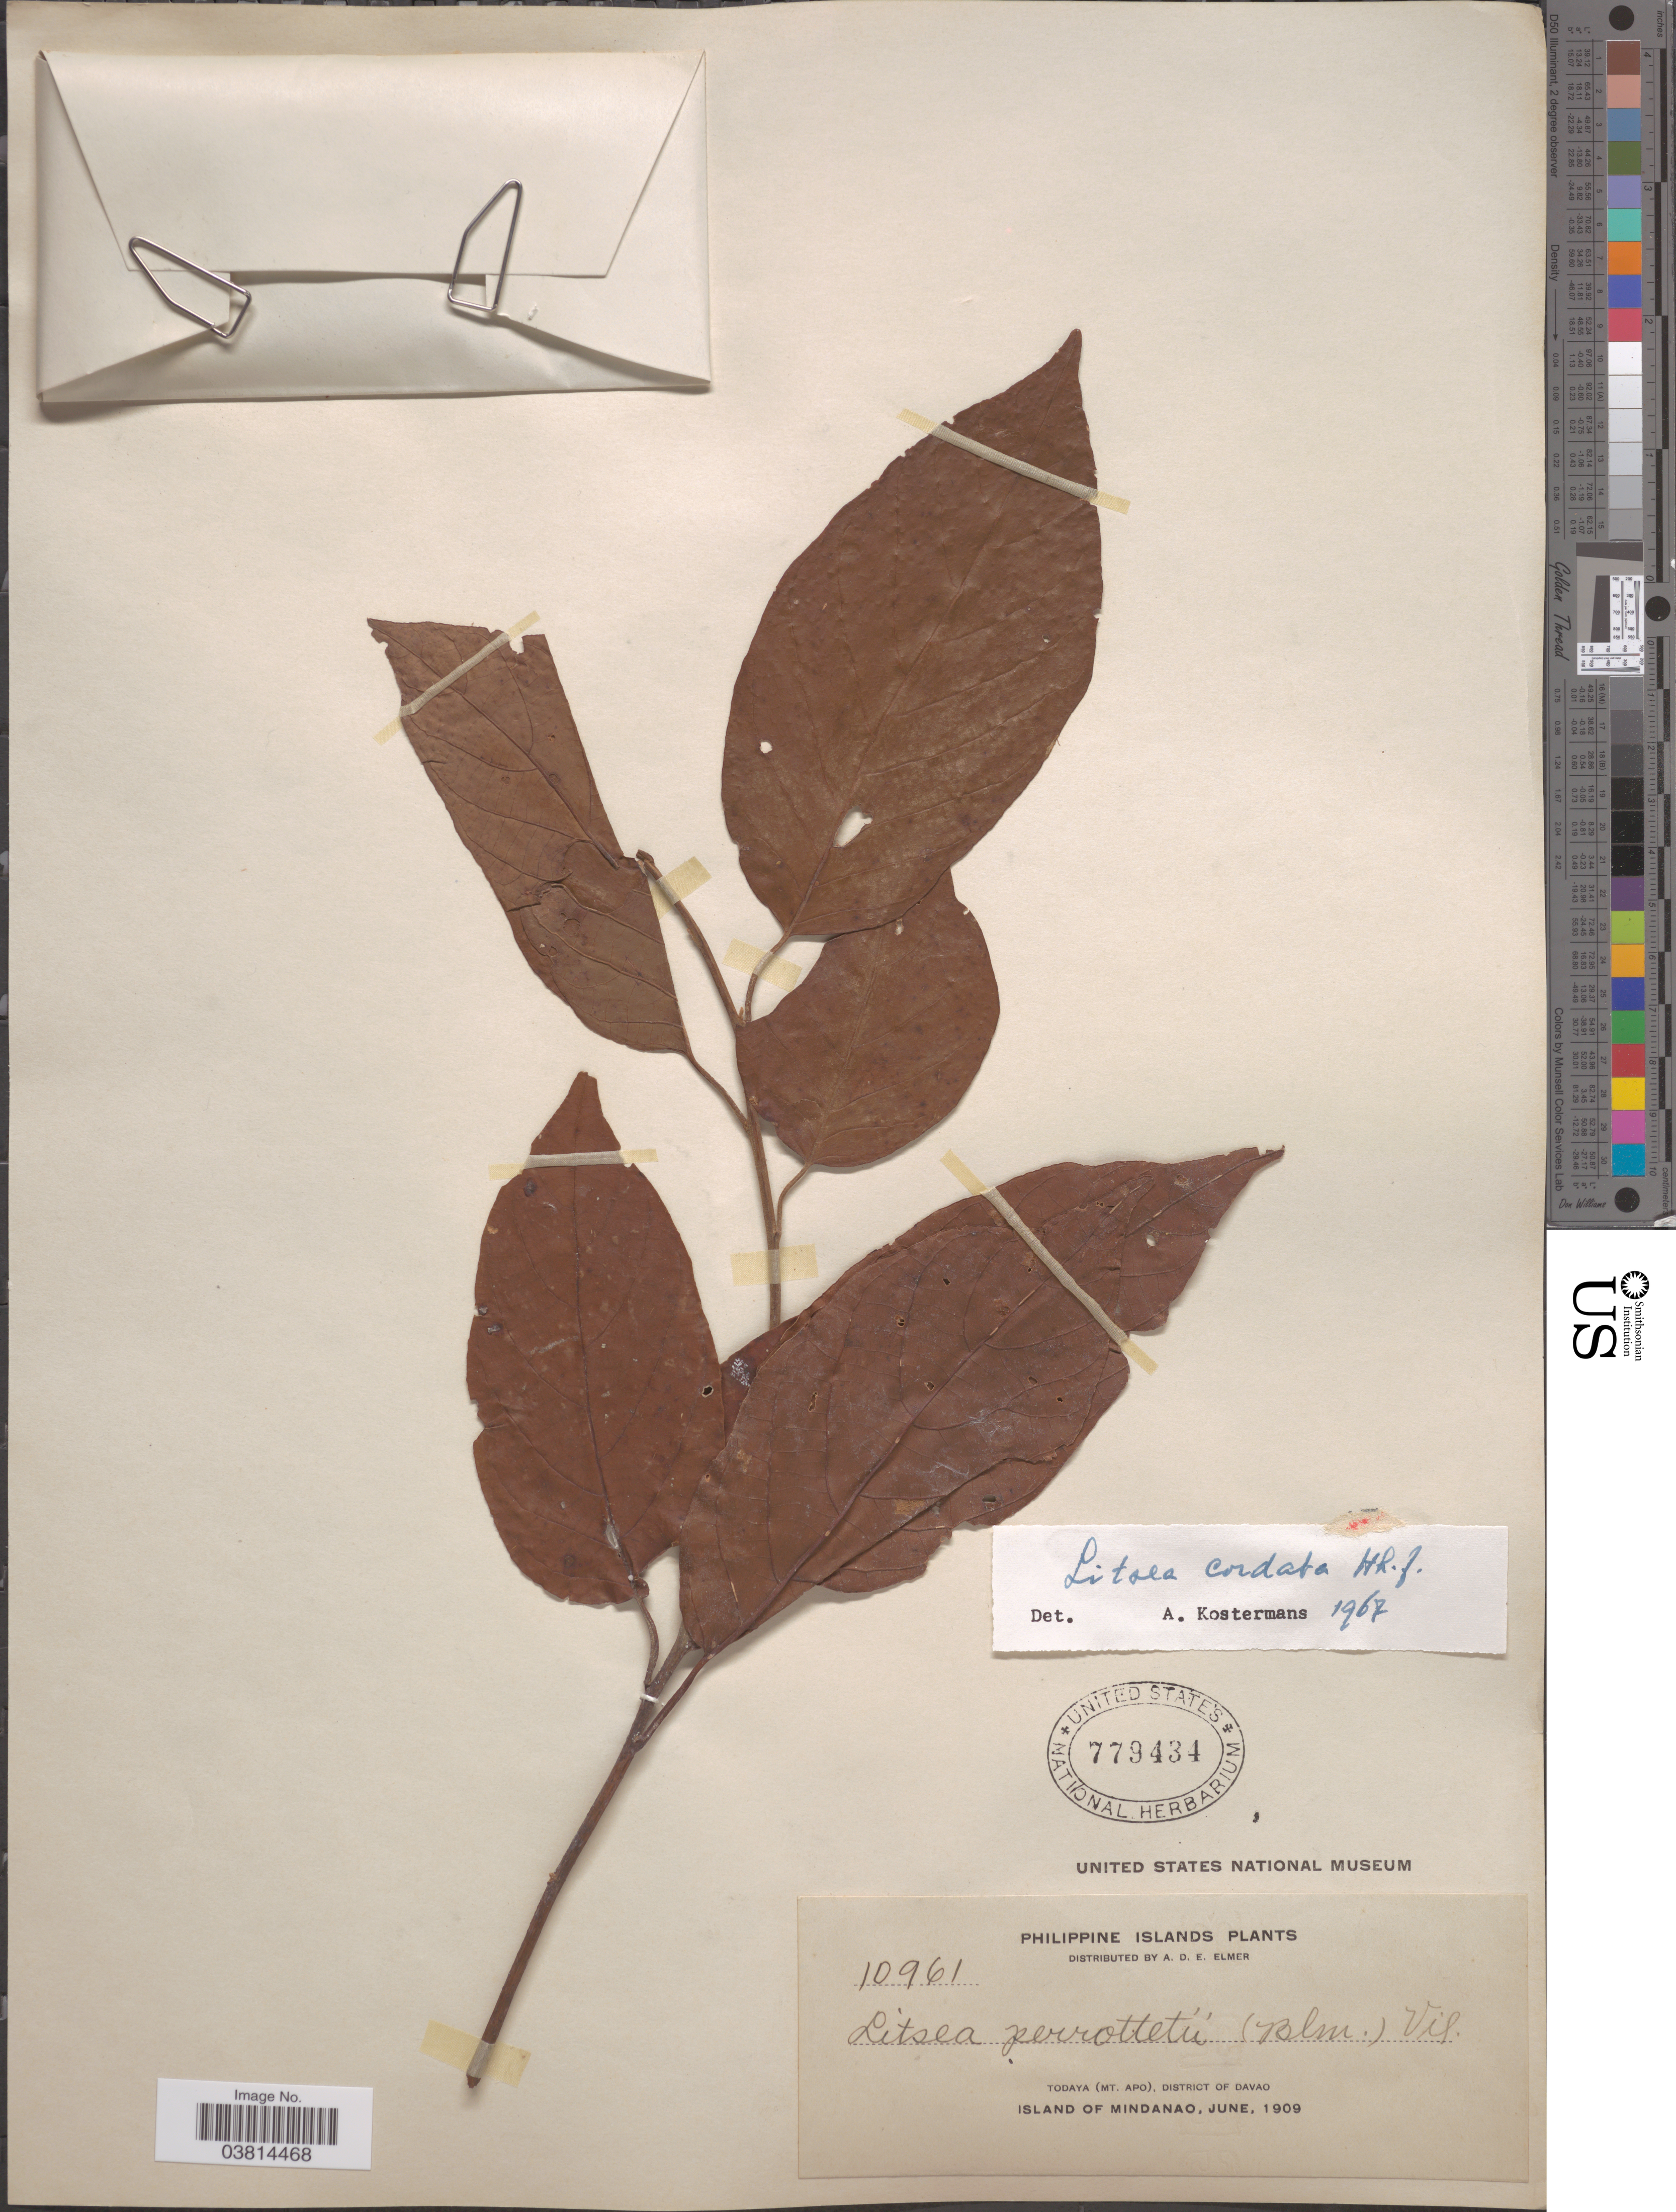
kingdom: Plantae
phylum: Tracheophyta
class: Magnoliopsida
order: Laurales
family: Lauraceae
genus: Litsea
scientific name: Litsea cordata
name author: Hook. f.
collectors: A. D. E. Elmer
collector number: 10961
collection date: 1909-06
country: Philippines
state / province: Davao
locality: Todaya (Mt. Apo), District of Davao. Island of Mindanao.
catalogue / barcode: US 779434